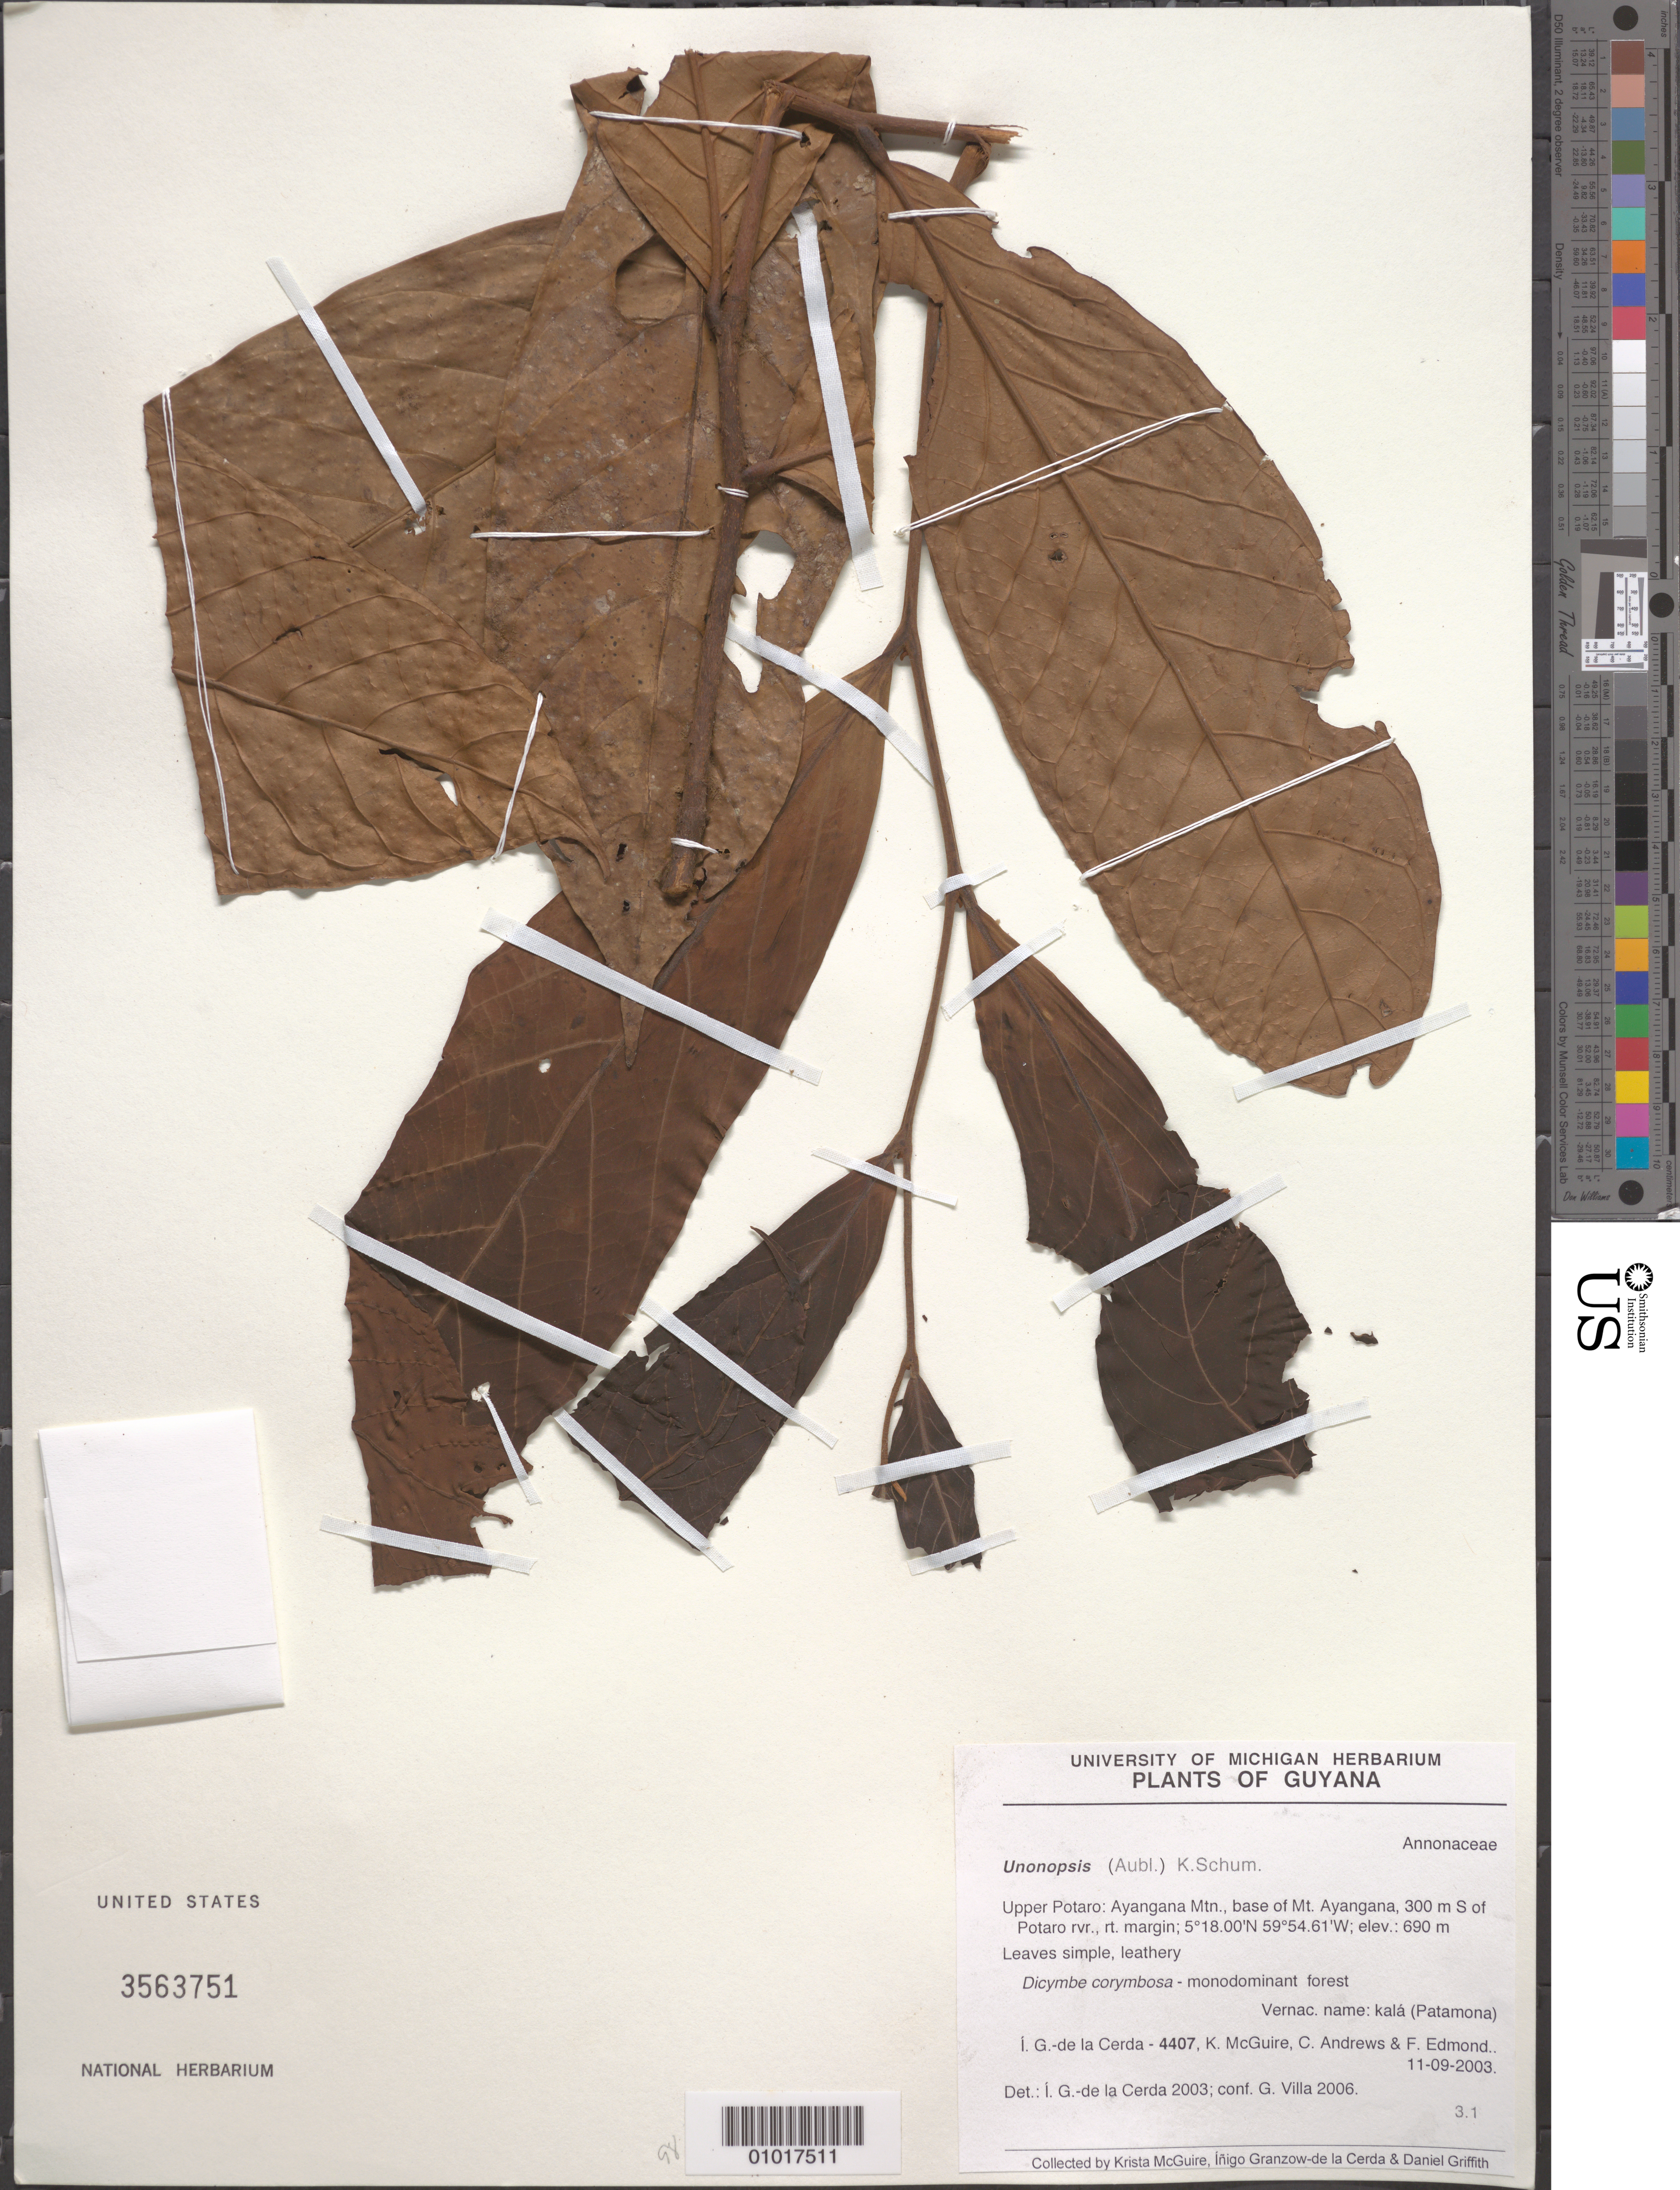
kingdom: Plantae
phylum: Tracheophyta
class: Magnoliopsida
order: Magnoliales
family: Annonaceae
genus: Unonopsis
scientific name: Unonopsis sp.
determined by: de la Cerda, I. G.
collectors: I. de la Cerda, K. McGuire, C. Andrews & F. Edmond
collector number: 4407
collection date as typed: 11-Sep-03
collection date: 2003-09-11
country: Guyana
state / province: Potaro-Siparuni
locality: Upper Potaro: Ayangana Mtn., base of Mt. Ayangana, 300 m S of Potaro rvr, rt margin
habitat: (Dicymbe corymbosa- monodominant forest)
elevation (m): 690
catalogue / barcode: US 3563751